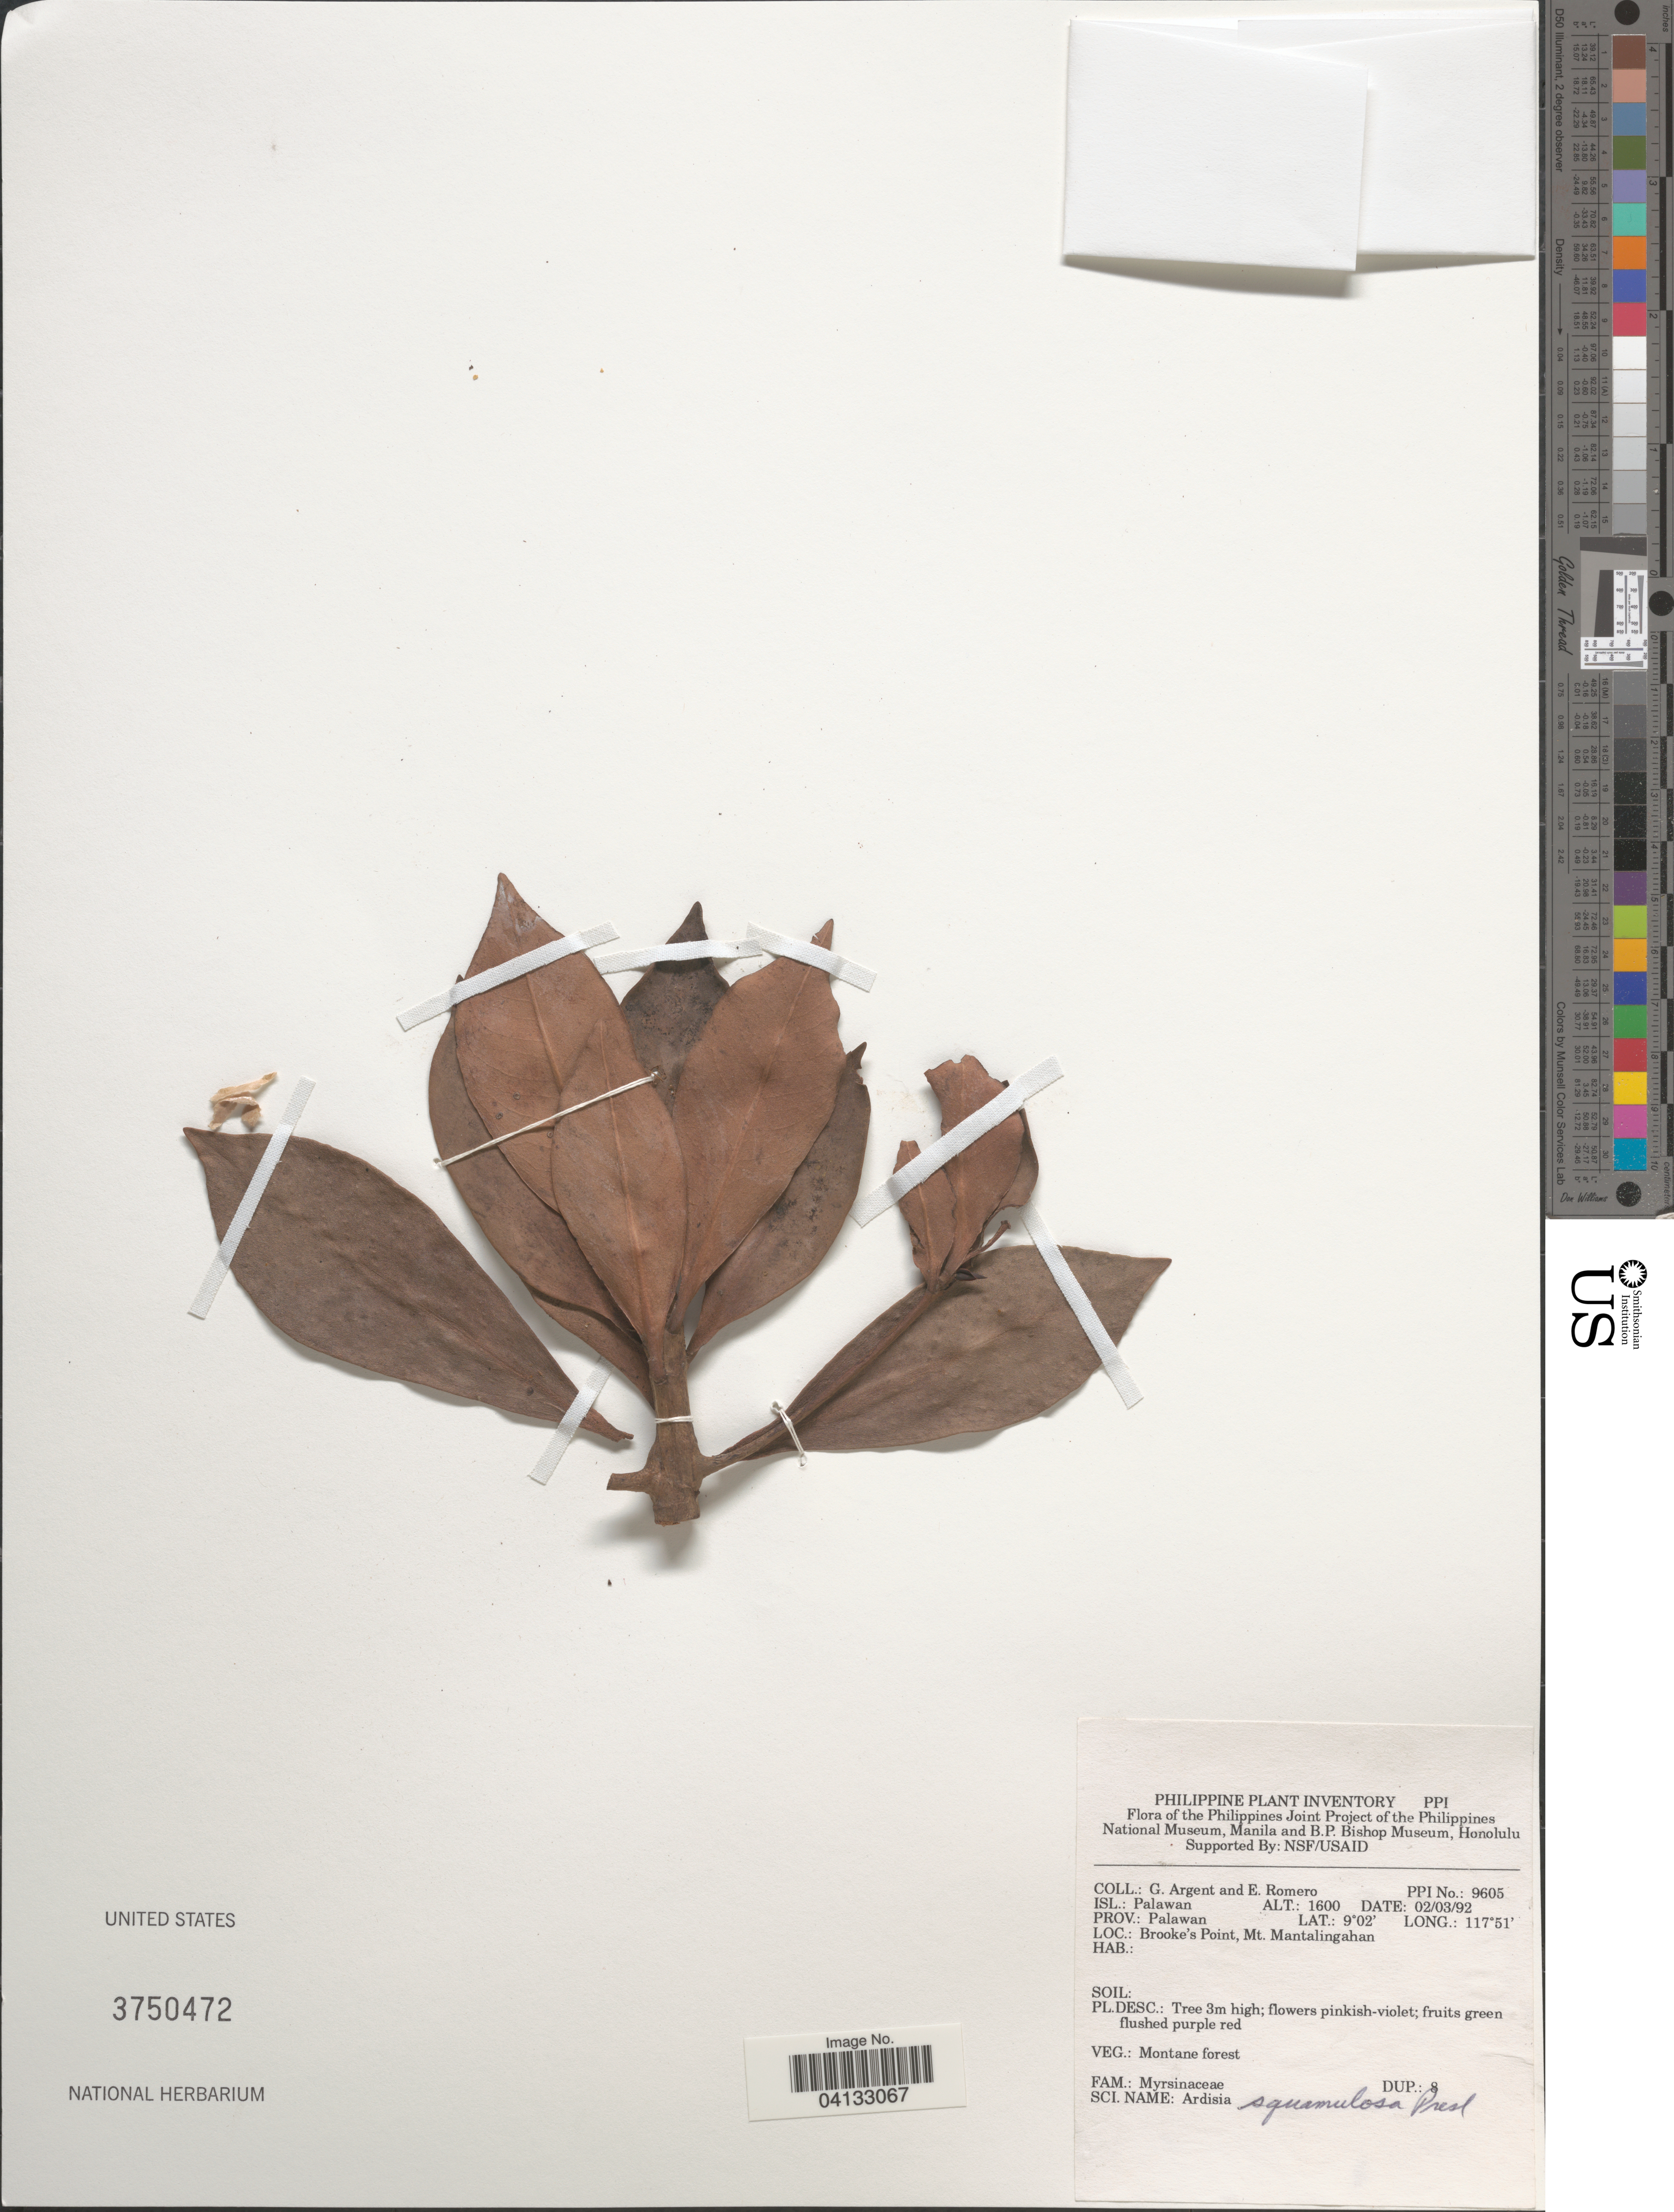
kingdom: Plantae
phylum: Tracheophyta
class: Magnoliopsida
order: Ericales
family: Primulaceae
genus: Ardisia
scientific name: Ardisia squamulosa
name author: C. Presl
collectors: G. Argent & E. Romero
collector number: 9605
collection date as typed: Transcribed d/m/y: 2/3/92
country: Philippines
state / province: Mimaropa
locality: Isl.: Palawan. Prov.: Palawan. Brooke's Point, Mt. Mantalingahan.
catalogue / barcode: US 3750472